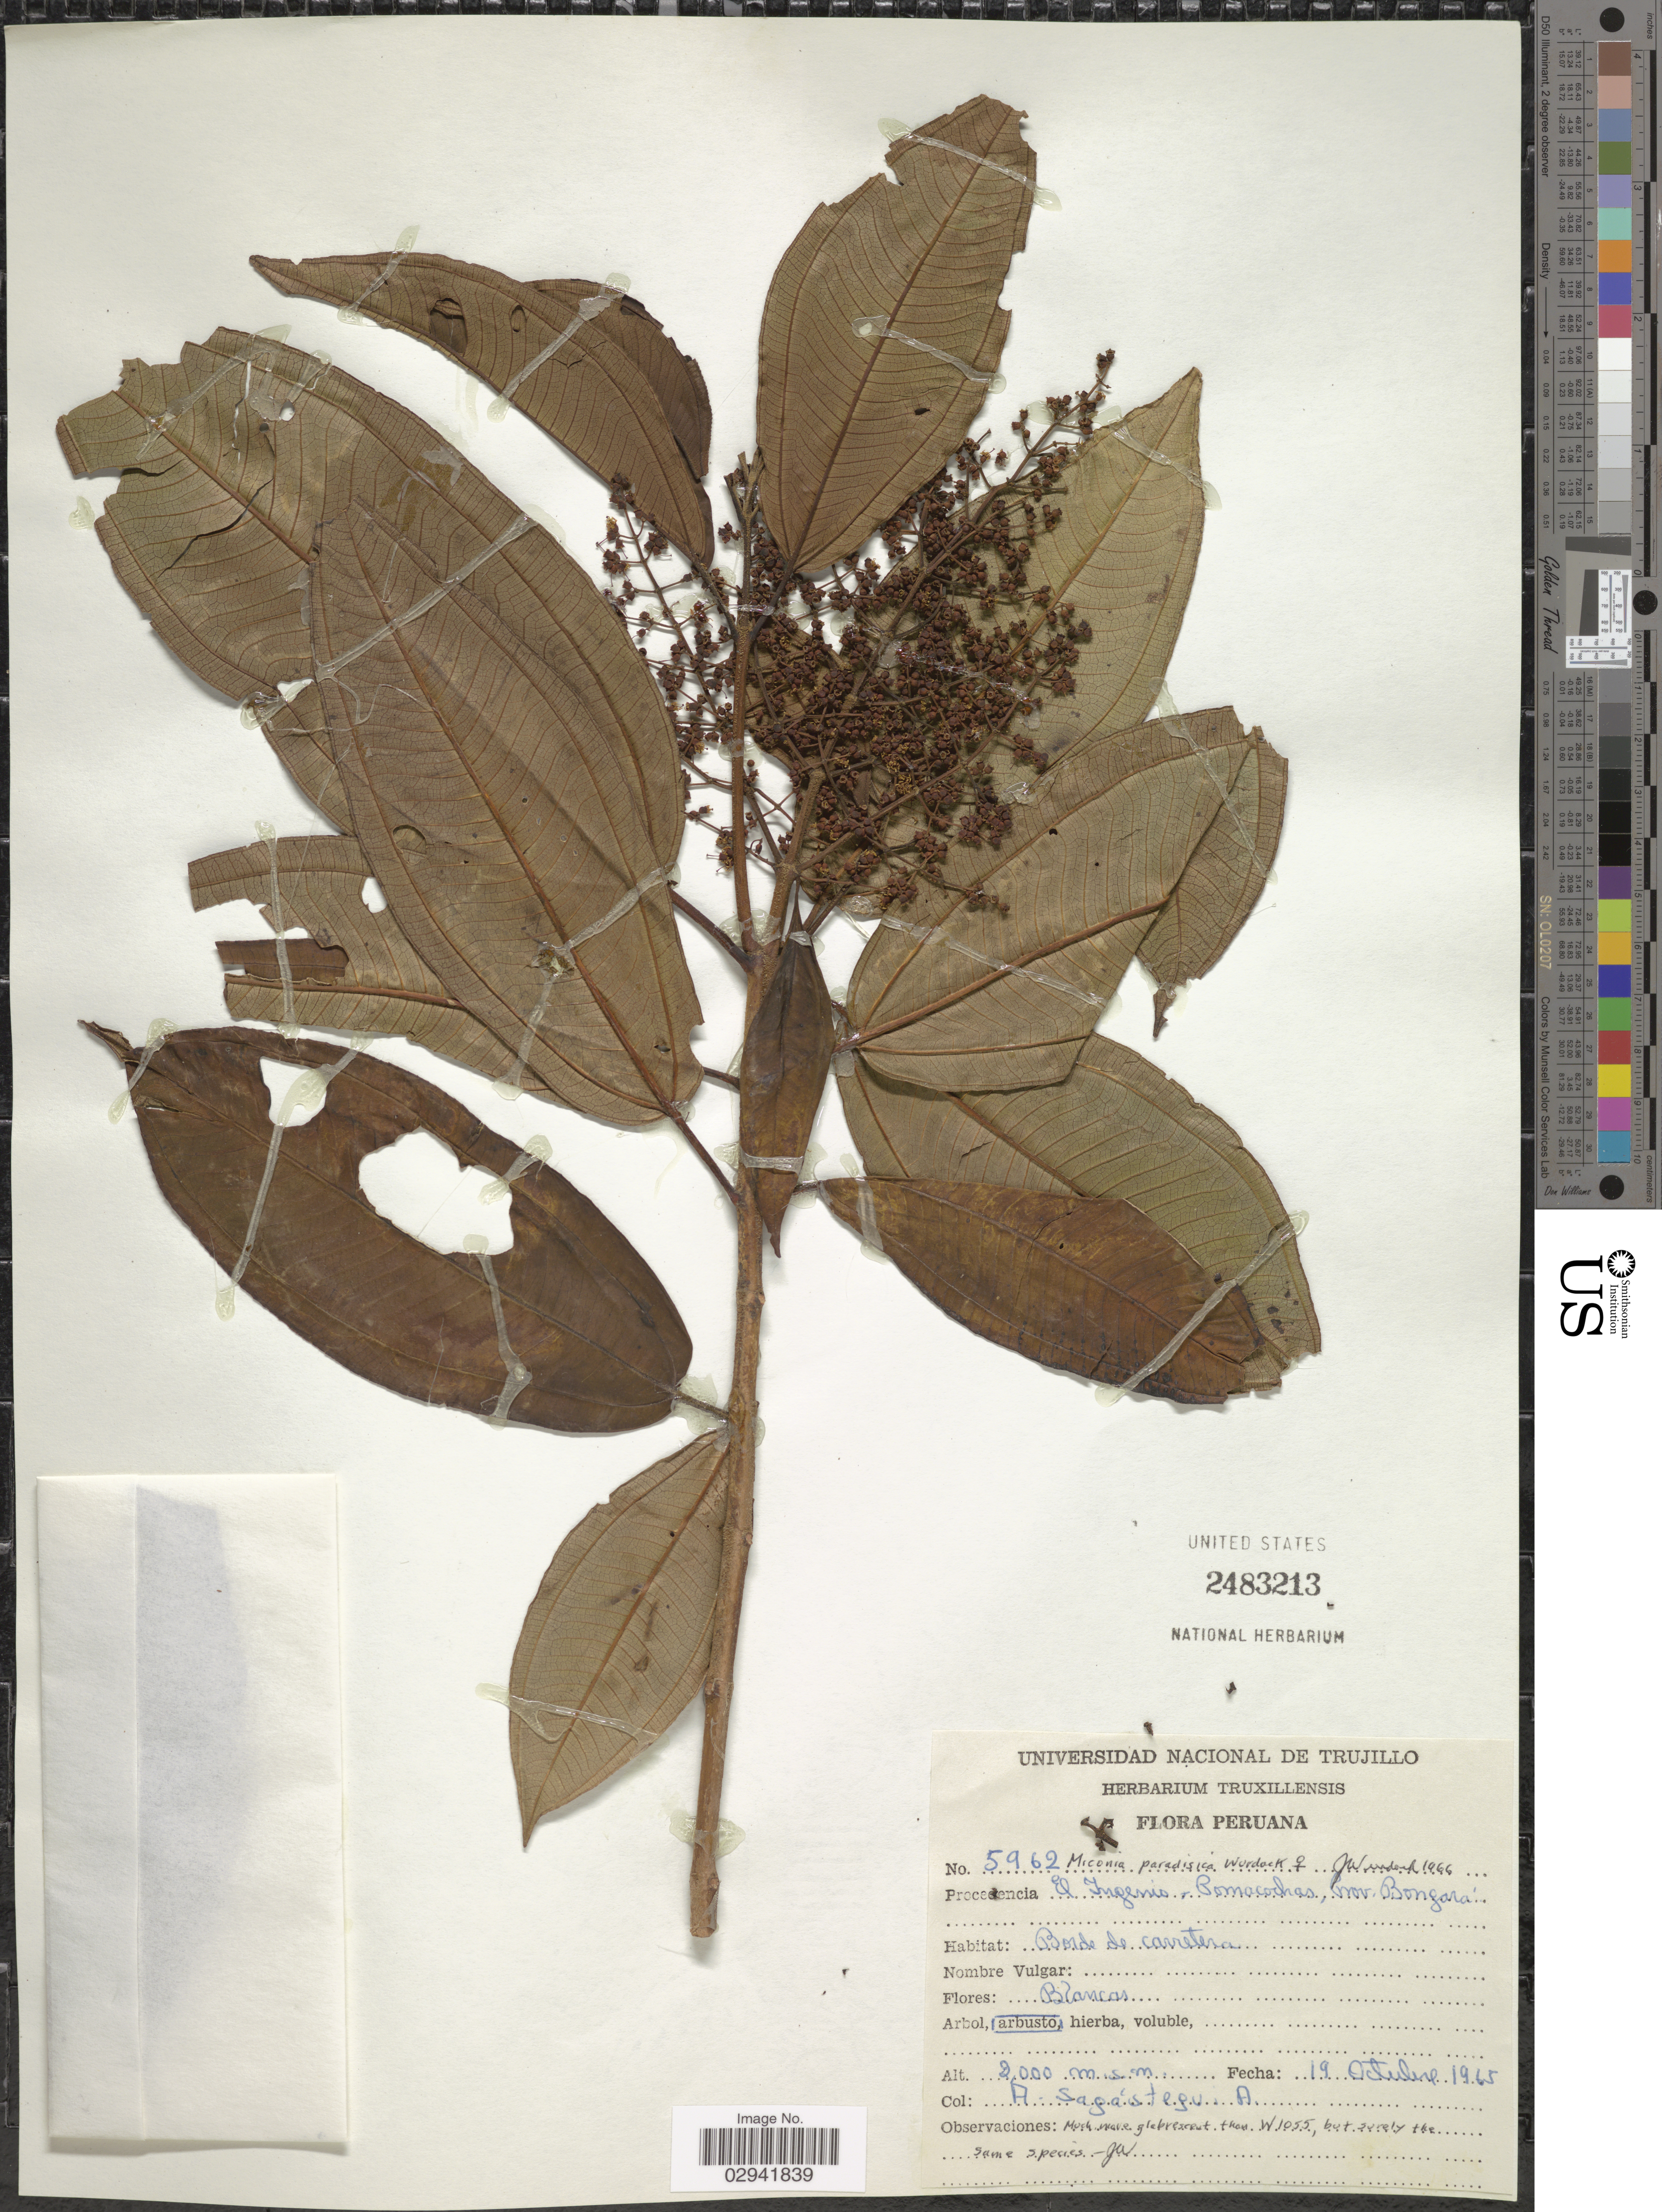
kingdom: Plantae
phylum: Tracheophyta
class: Magnoliopsida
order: Myrtales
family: Melastomataceae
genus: Miconia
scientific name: Miconia paradisica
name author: Wurdack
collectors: A. Sagástegui A.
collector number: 5962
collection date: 1965-10-19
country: Peru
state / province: Amazonas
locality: El Igenio-Pomacochas, Prov. Bongará.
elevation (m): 2000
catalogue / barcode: US 2483213